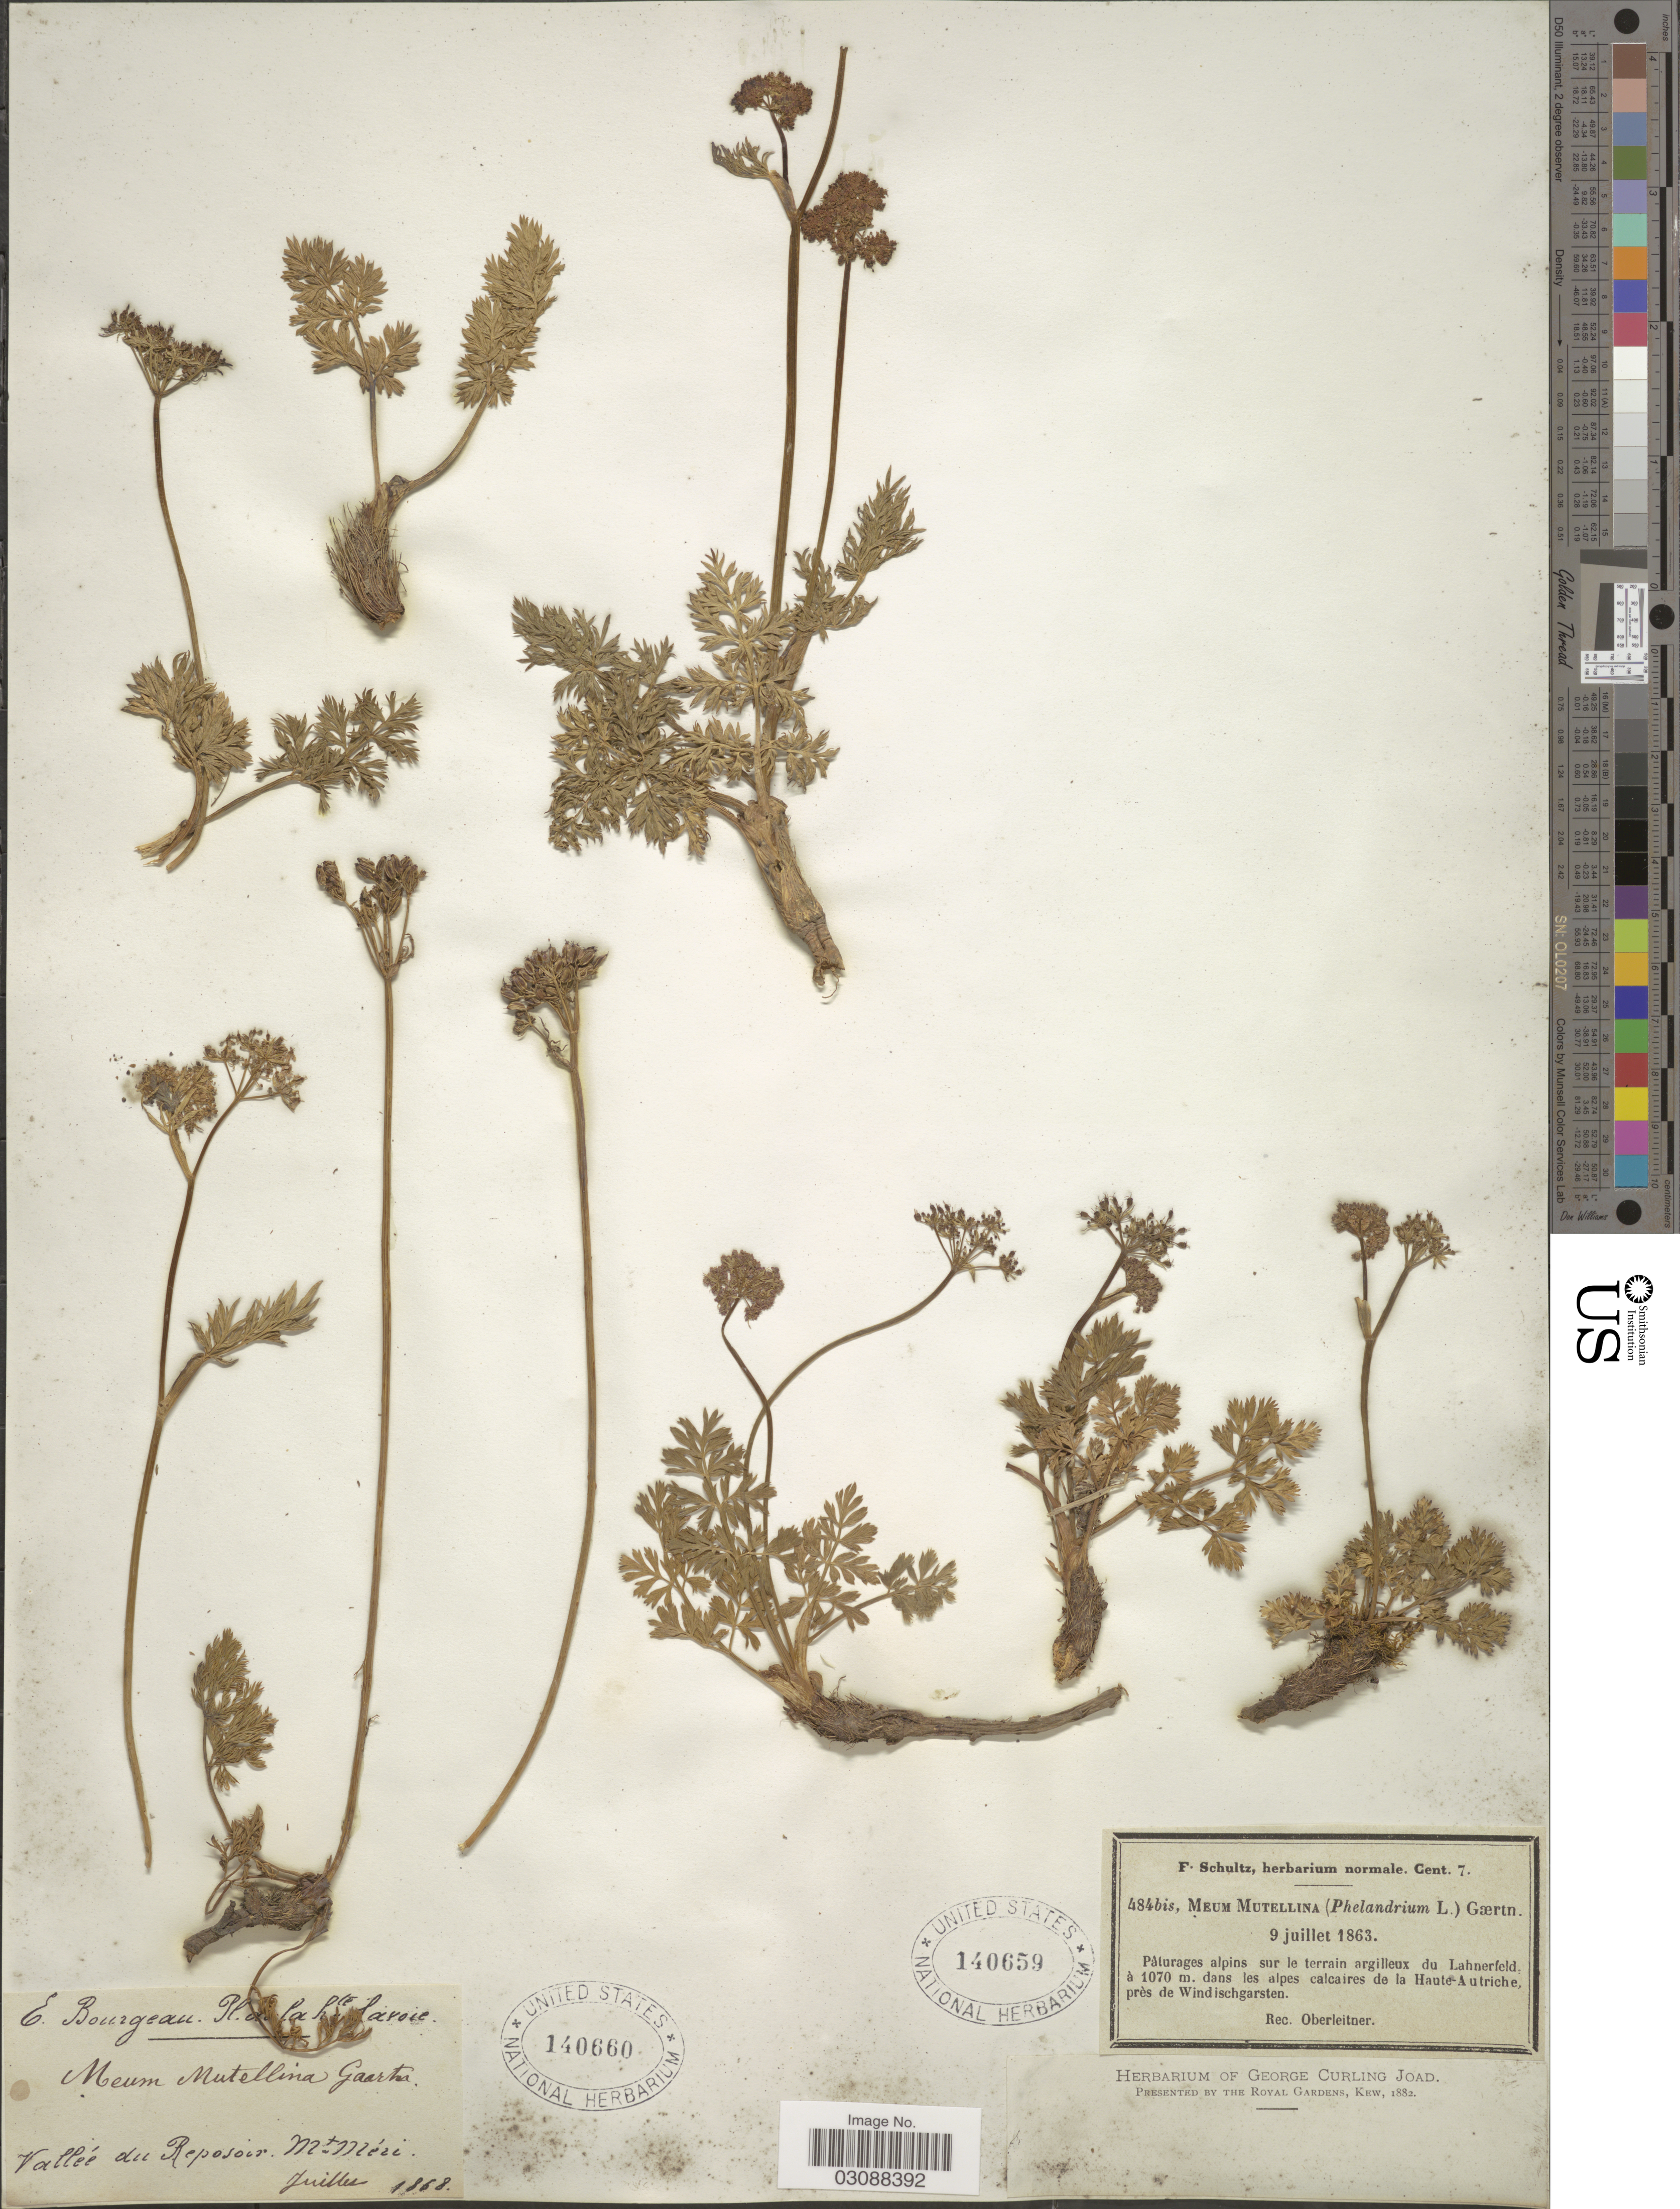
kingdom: Plantae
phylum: Tracheophyta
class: Magnoliopsida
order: Apiales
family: Apiaceae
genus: Meum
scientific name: Meum mutellina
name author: (L.) Gaertn.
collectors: E. Bourgeau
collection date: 1868-07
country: France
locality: Hte Savoie. Vallée du Reposoir Mt. Méri.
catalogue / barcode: US 140660